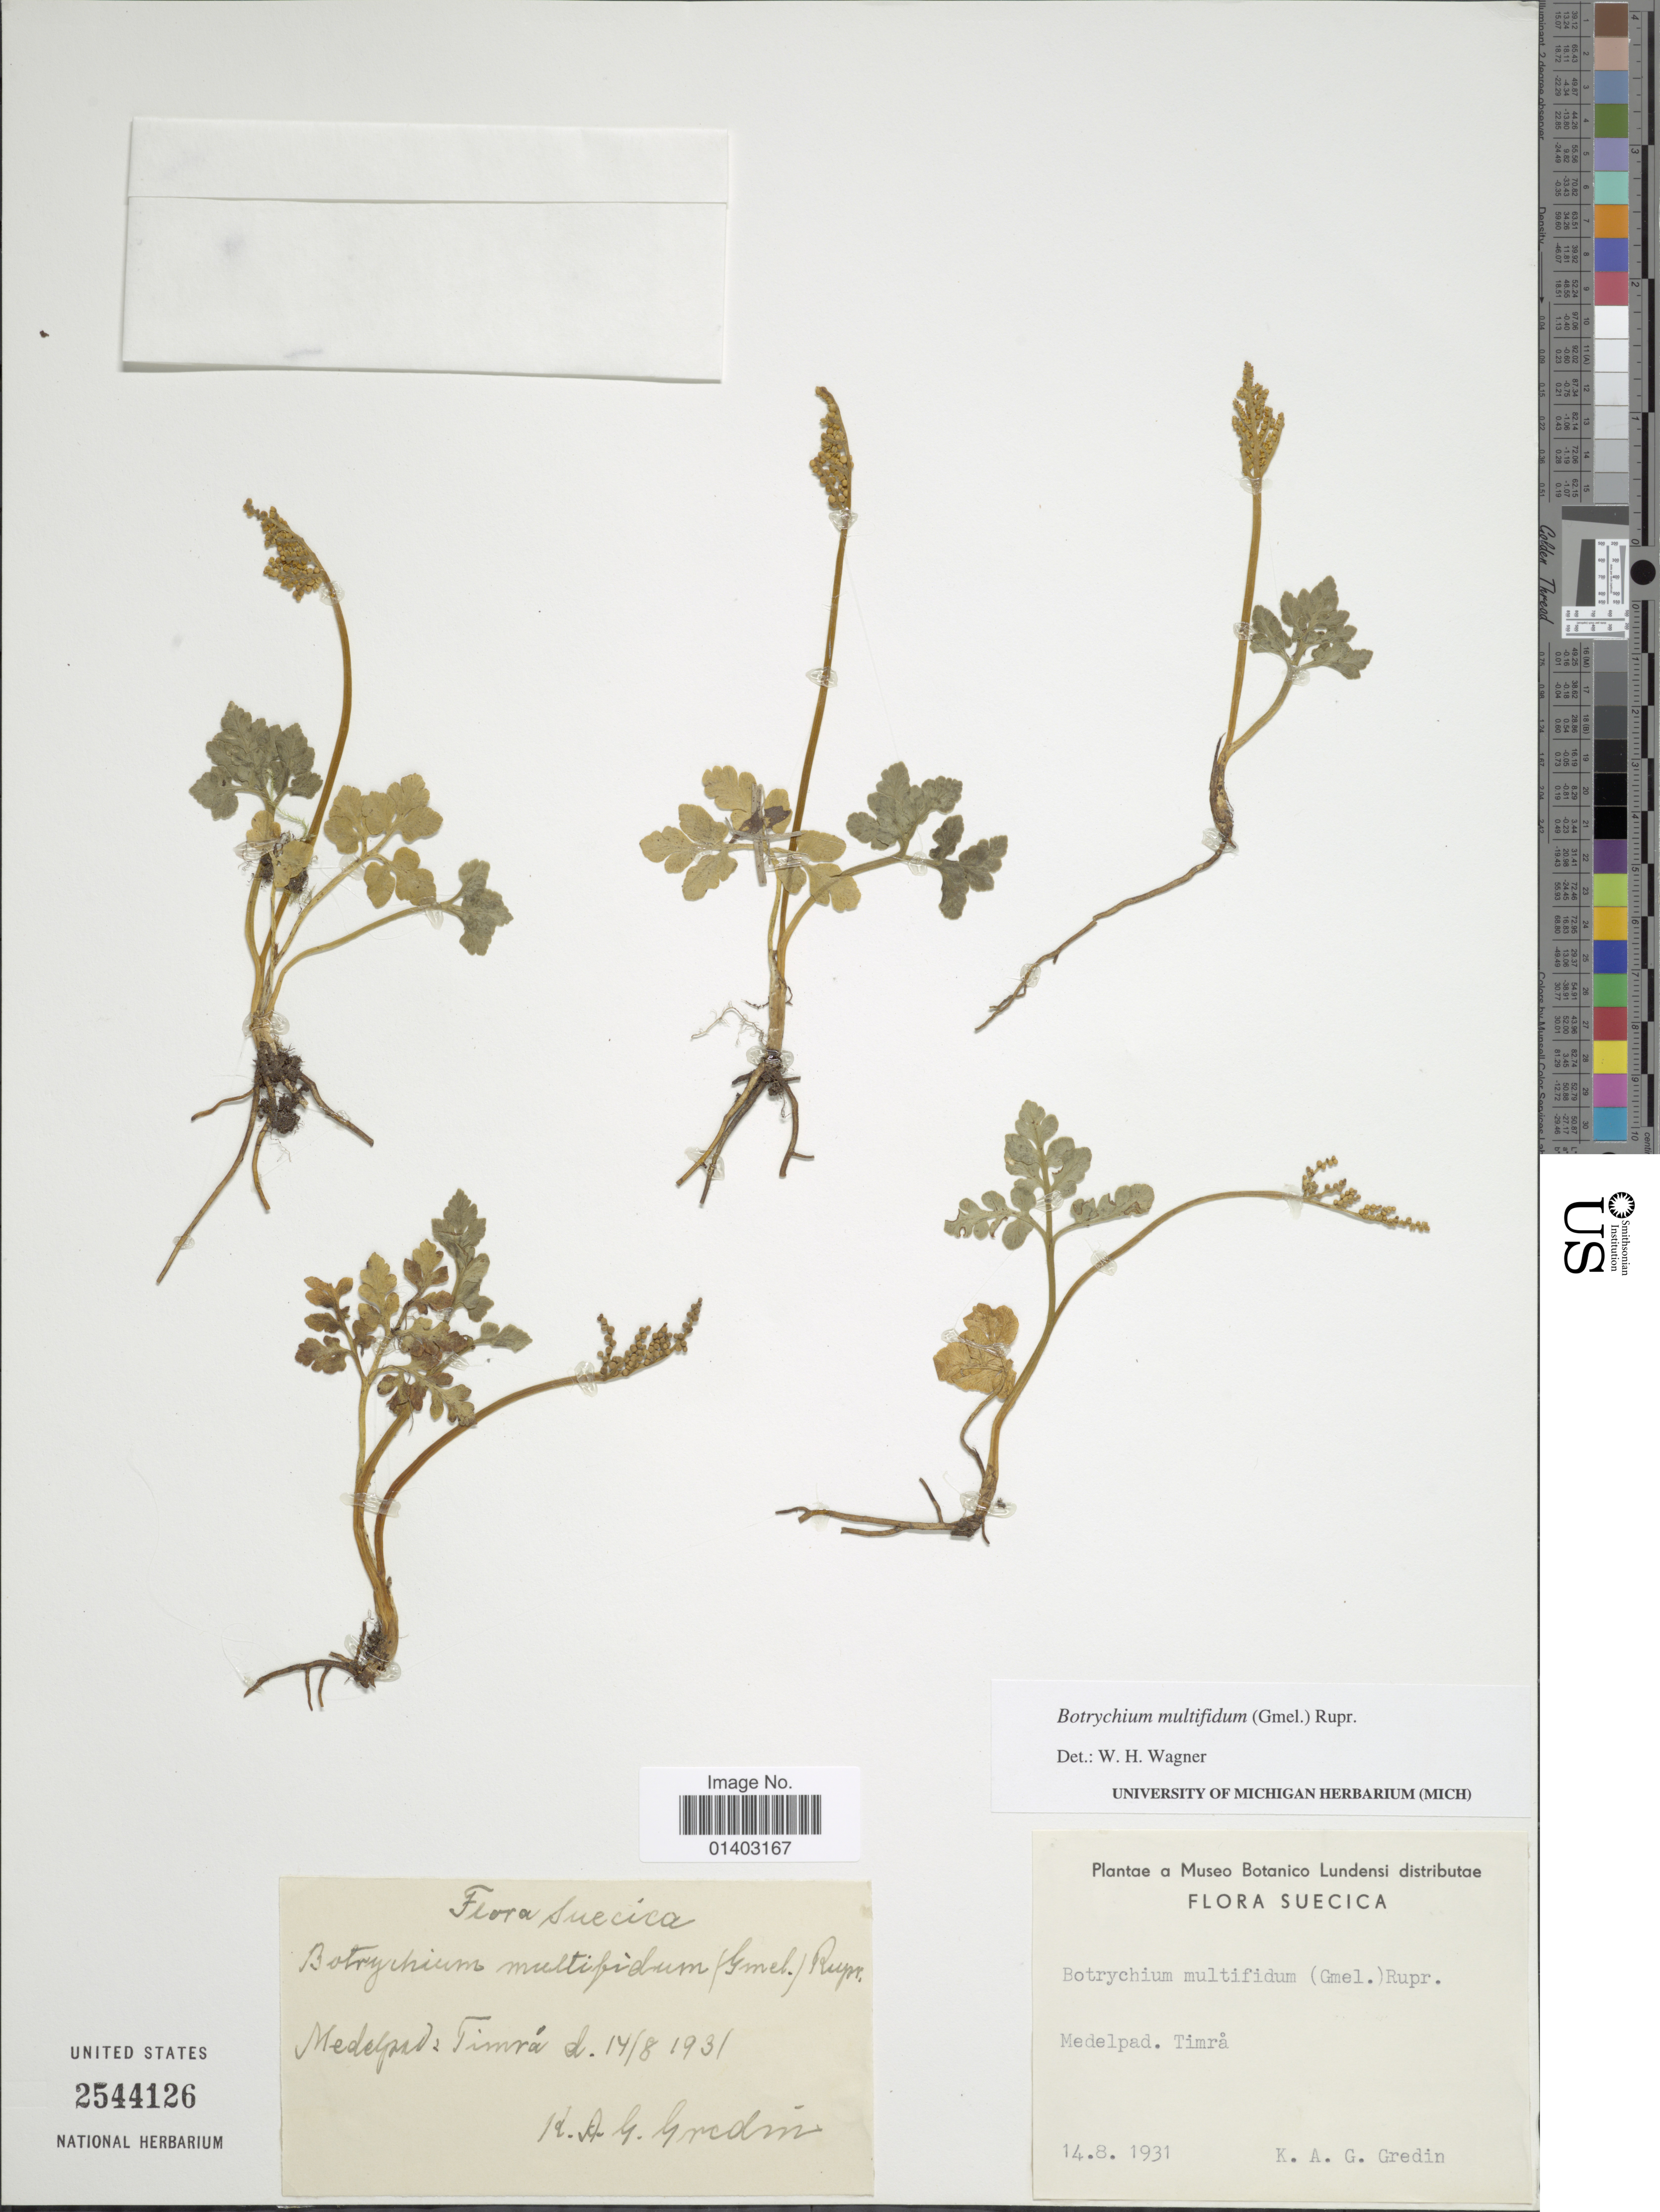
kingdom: Plantae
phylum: Tracheophyta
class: Polypodiopsida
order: Ophioglossales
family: Ophioglossaceae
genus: Botrychium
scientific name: Botrychium multifidum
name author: (J.F. Gmel.) Rupr.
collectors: K. Gredin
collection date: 1931-08-14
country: Sweden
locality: Suecica, medelpad, Timrå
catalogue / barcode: US 2544126